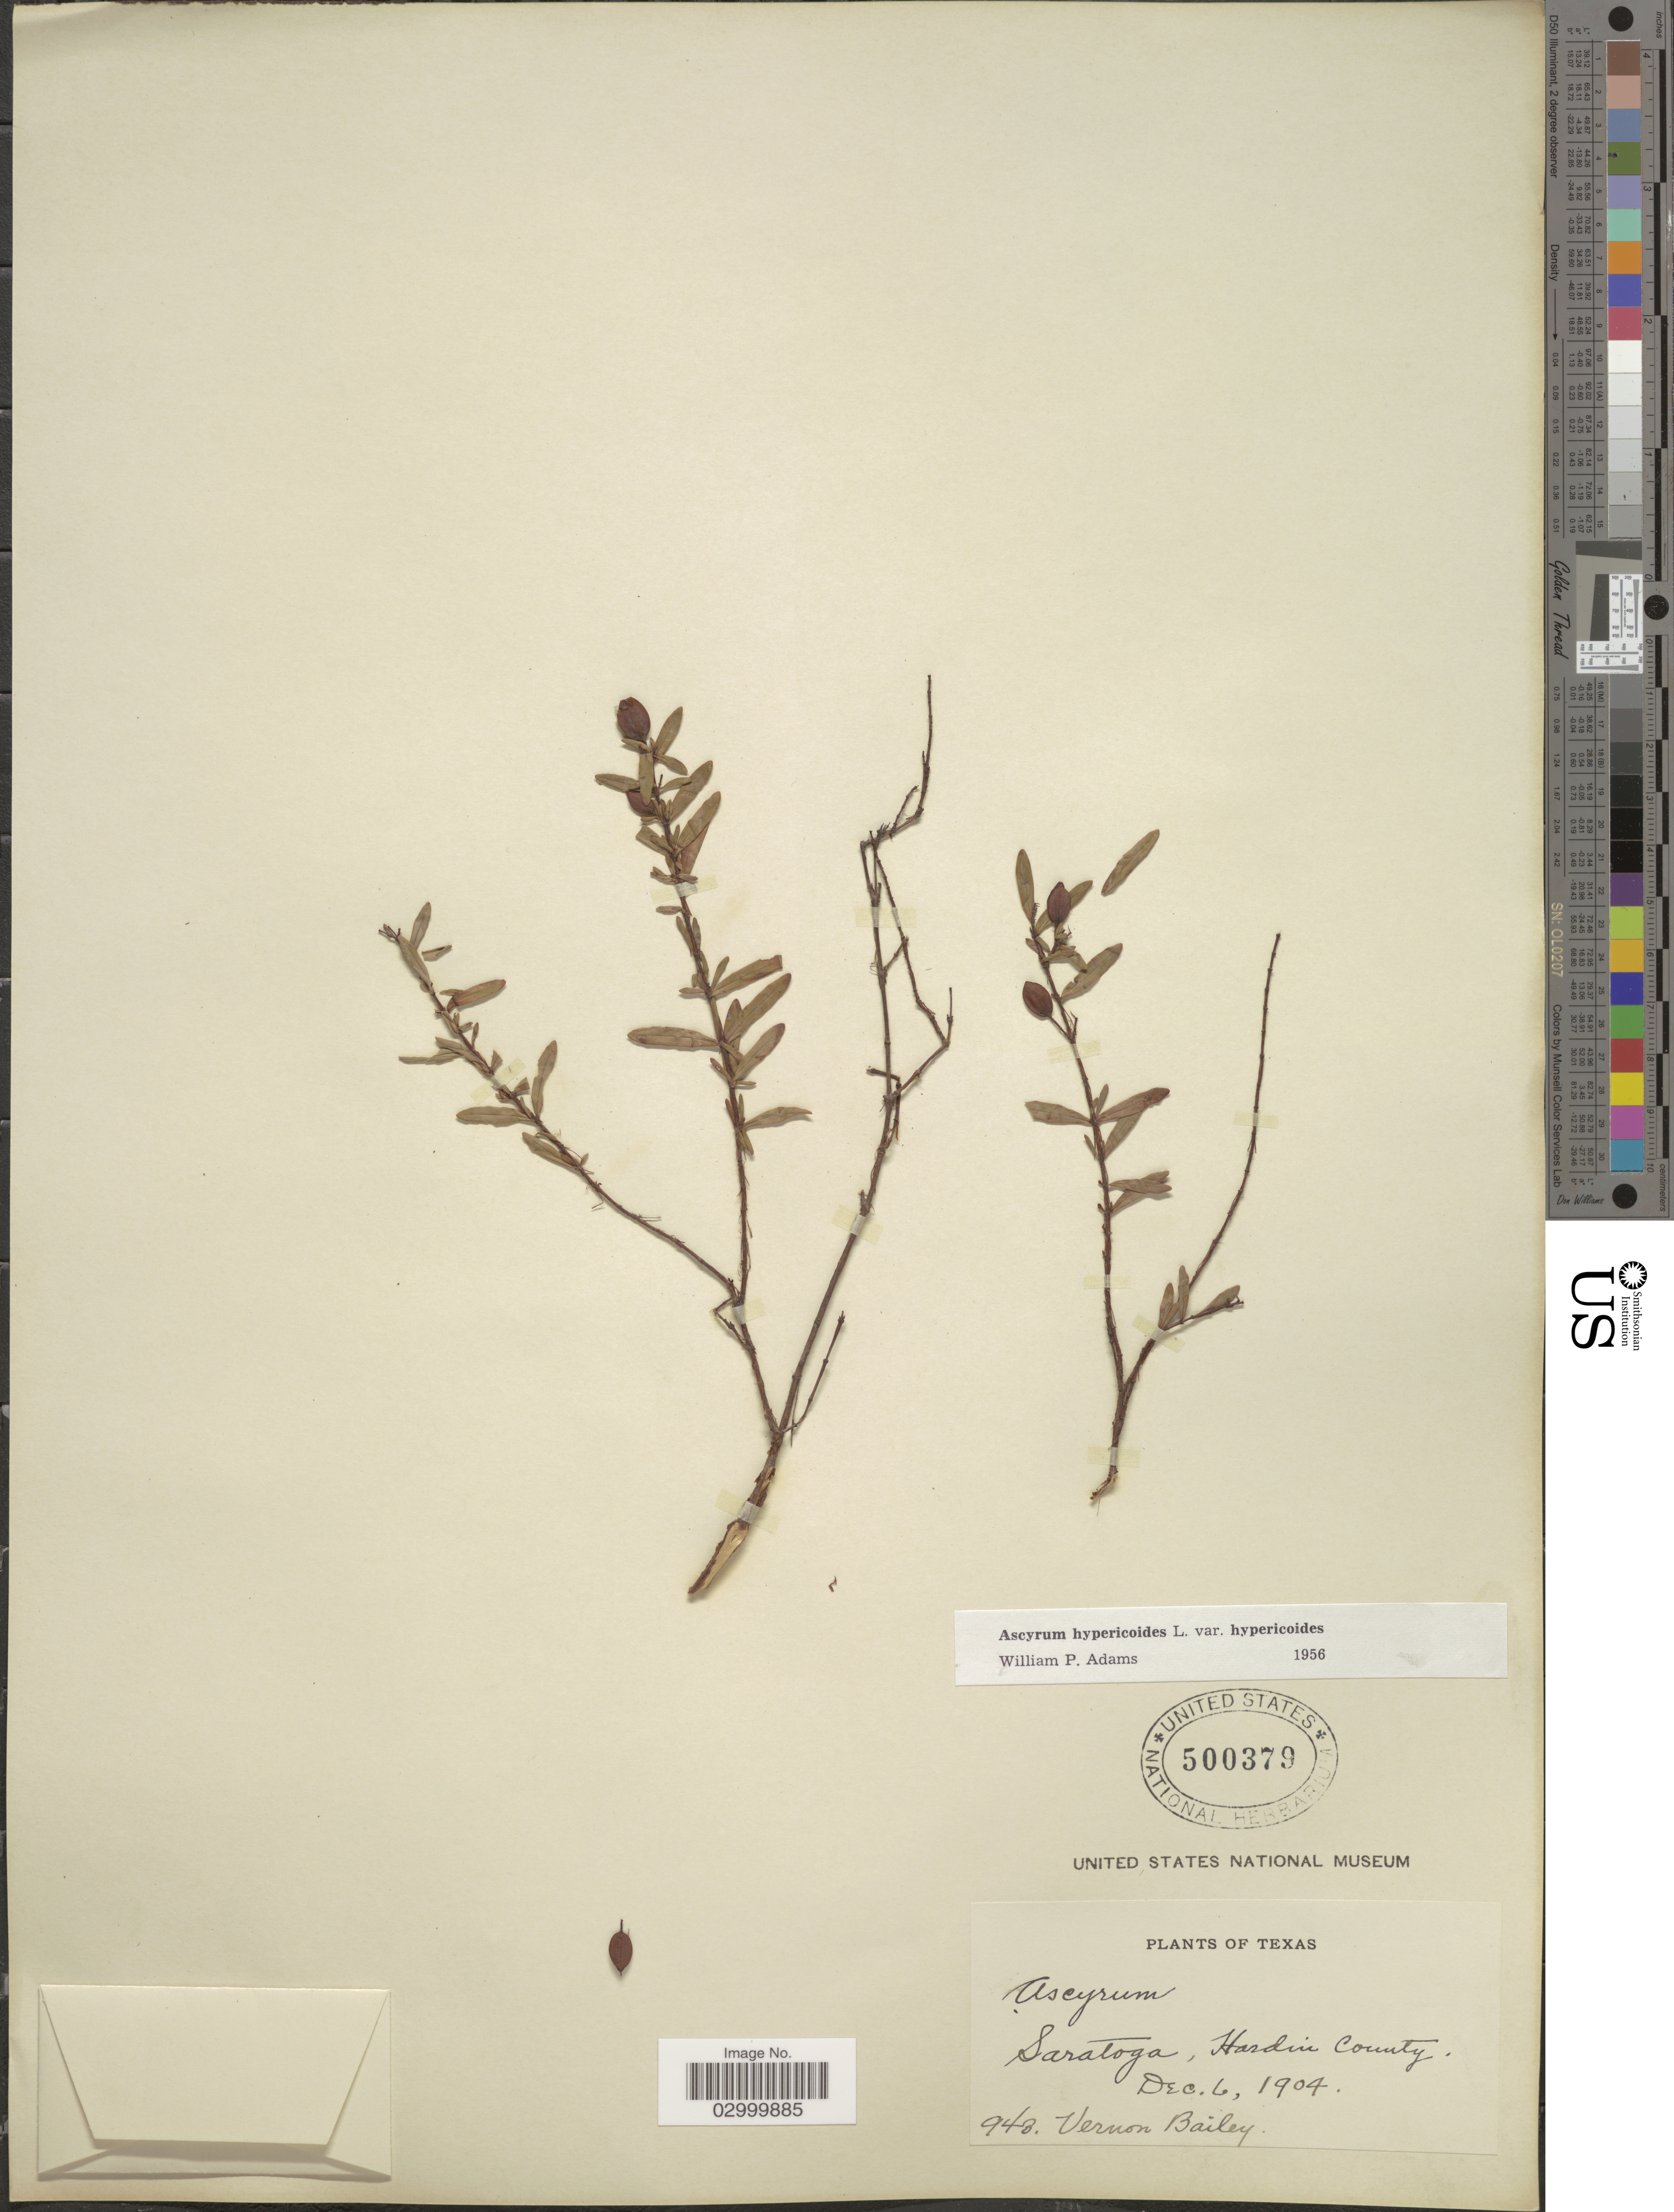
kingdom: Plantae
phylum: Tracheophyta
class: Magnoliopsida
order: Malpighiales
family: Hypericaceae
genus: Hypericum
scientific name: Hypericum hypericoides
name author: (L.) Crantz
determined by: Strong, Mark T., (BOT), Smithsonian Institution - National Museum of Natural History (UNITED STATES)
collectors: V. O. Bailey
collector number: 943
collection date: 1904-12-06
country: United States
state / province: Texas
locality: Saratoga, Hardin County.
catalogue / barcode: US 500379